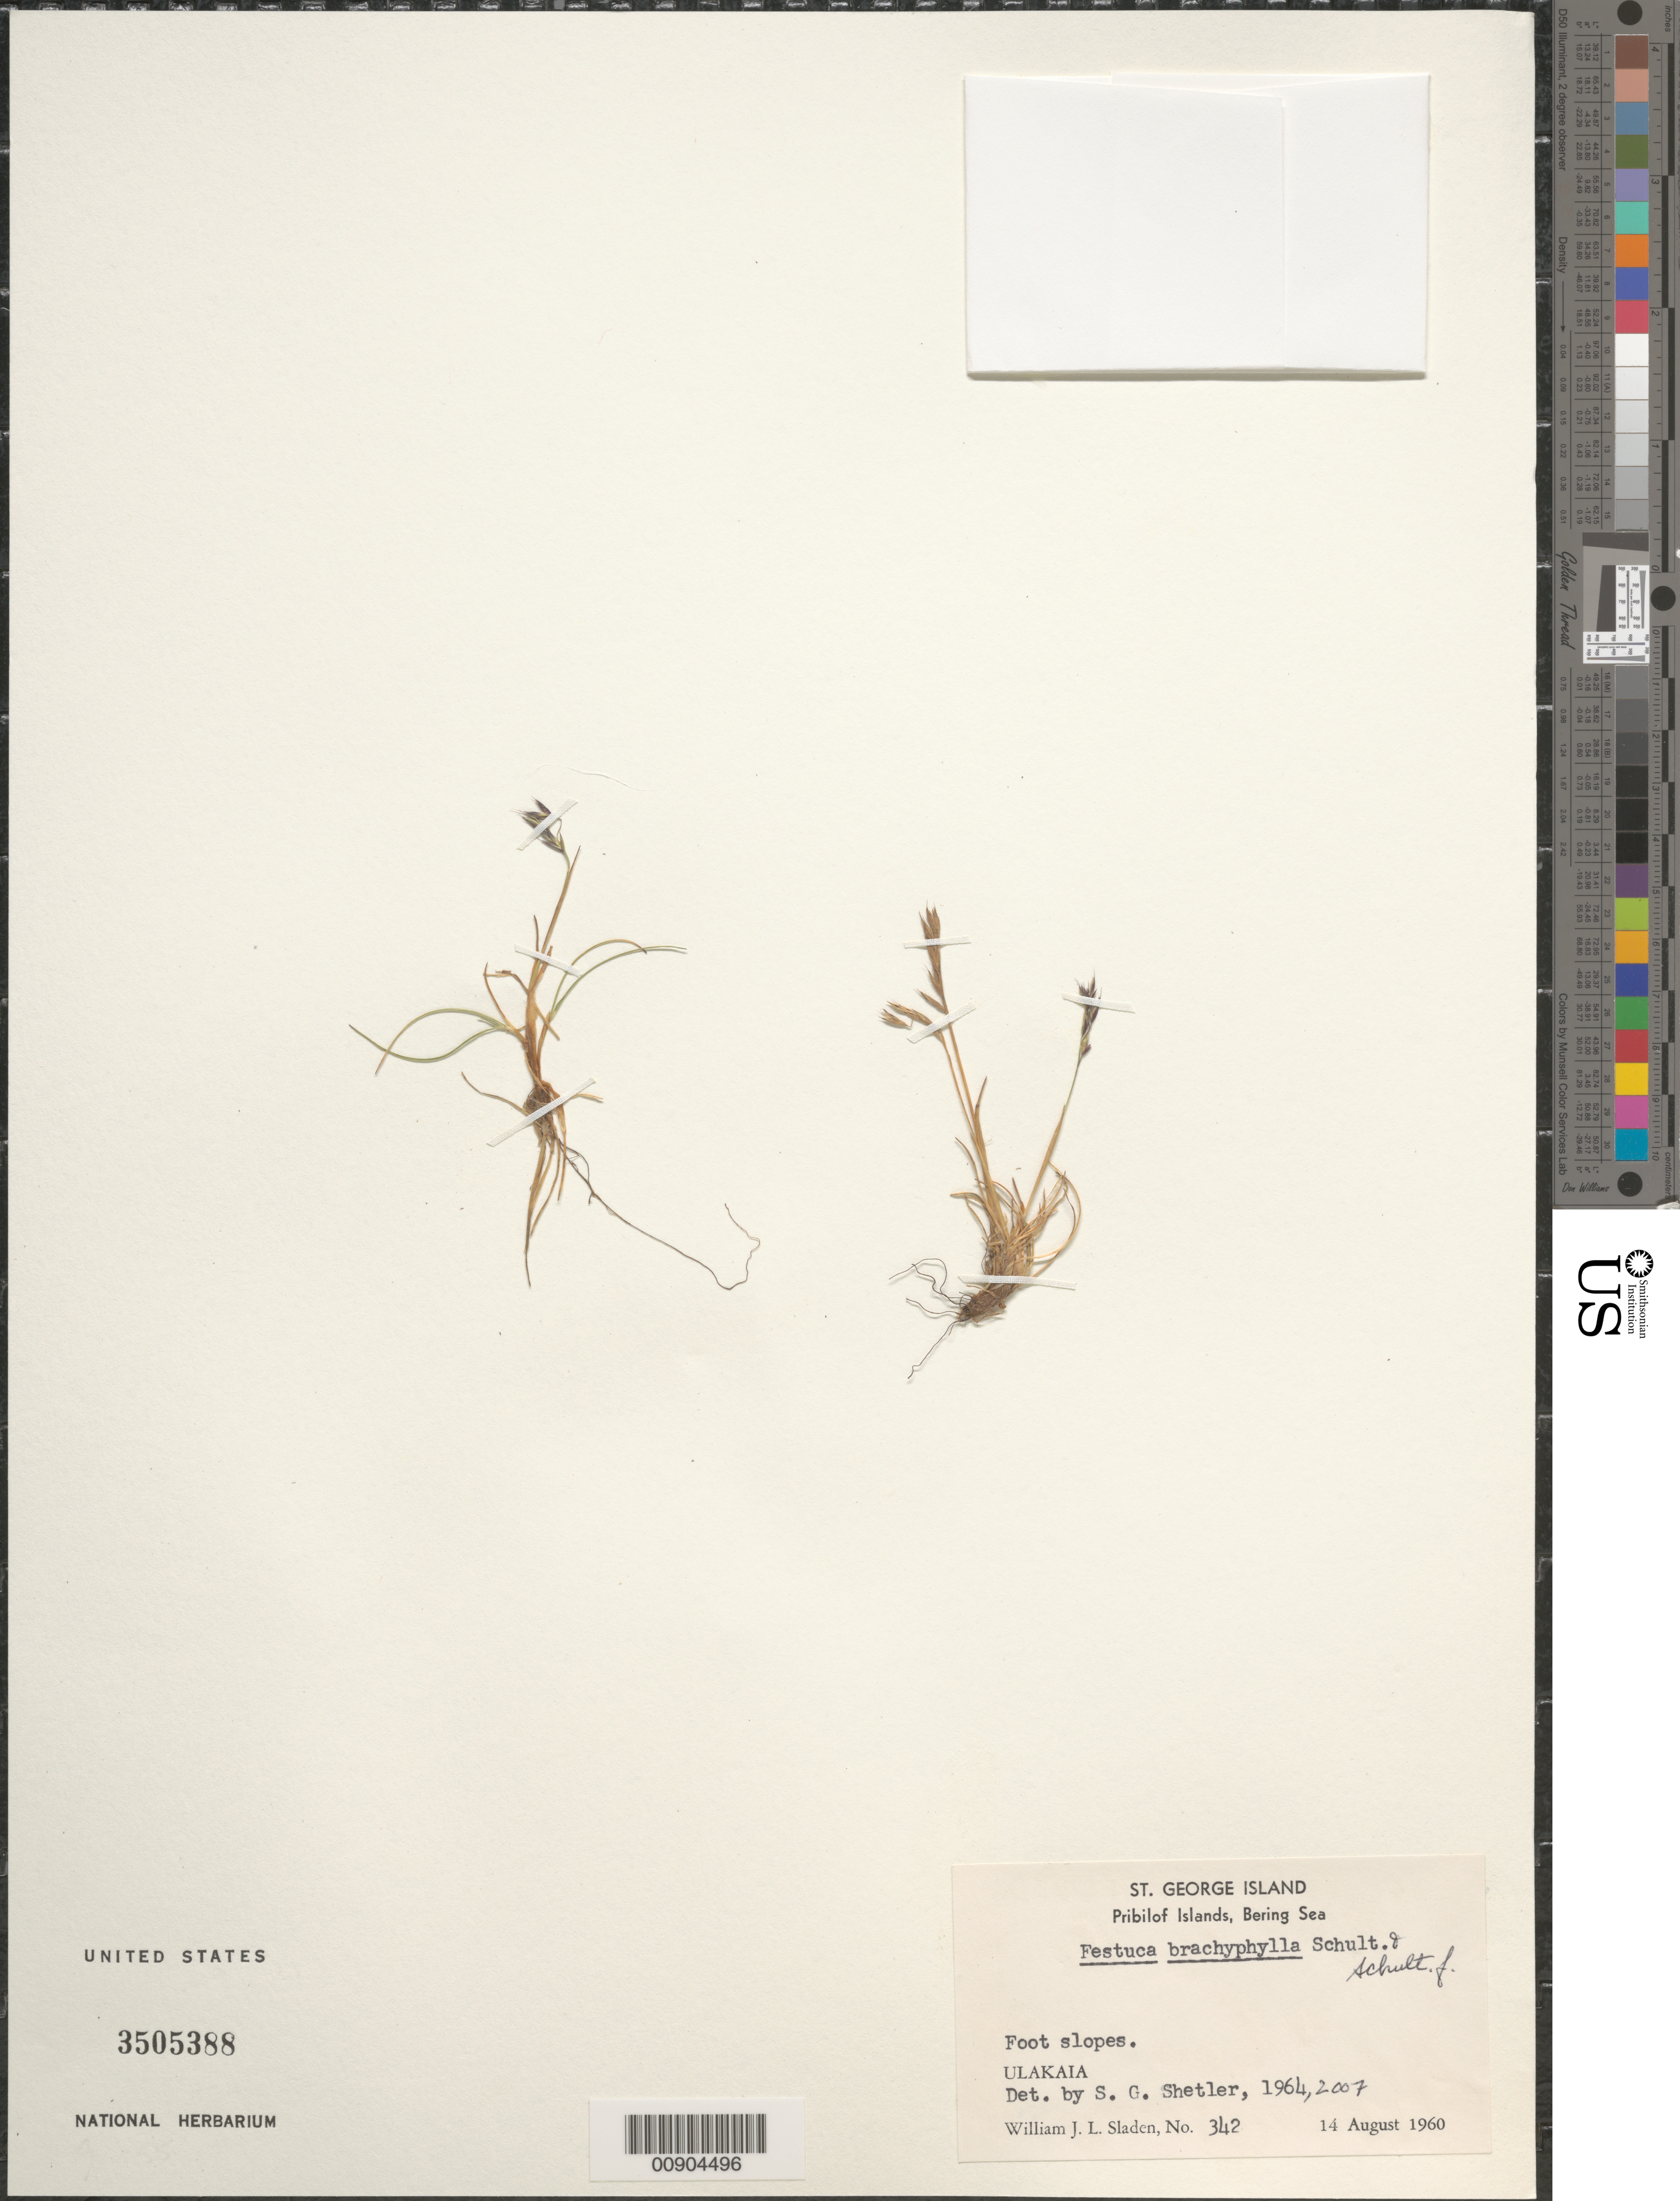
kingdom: Plantae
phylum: Tracheophyta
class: Liliopsida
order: Poales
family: Poaceae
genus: Festuca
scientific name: Festuca brachyphylla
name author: Schult. & Schult. f.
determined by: Shetler, Stanwyn G., (US), NMNH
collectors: W. Sladen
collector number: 342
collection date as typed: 14 Aug 1960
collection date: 1960-08-14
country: United States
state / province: Alaska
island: St. George Island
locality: St. George Island. Ulakaia Hill., Bering Sea, Pribilof Islands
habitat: Foot slopes.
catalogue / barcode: US 3505388